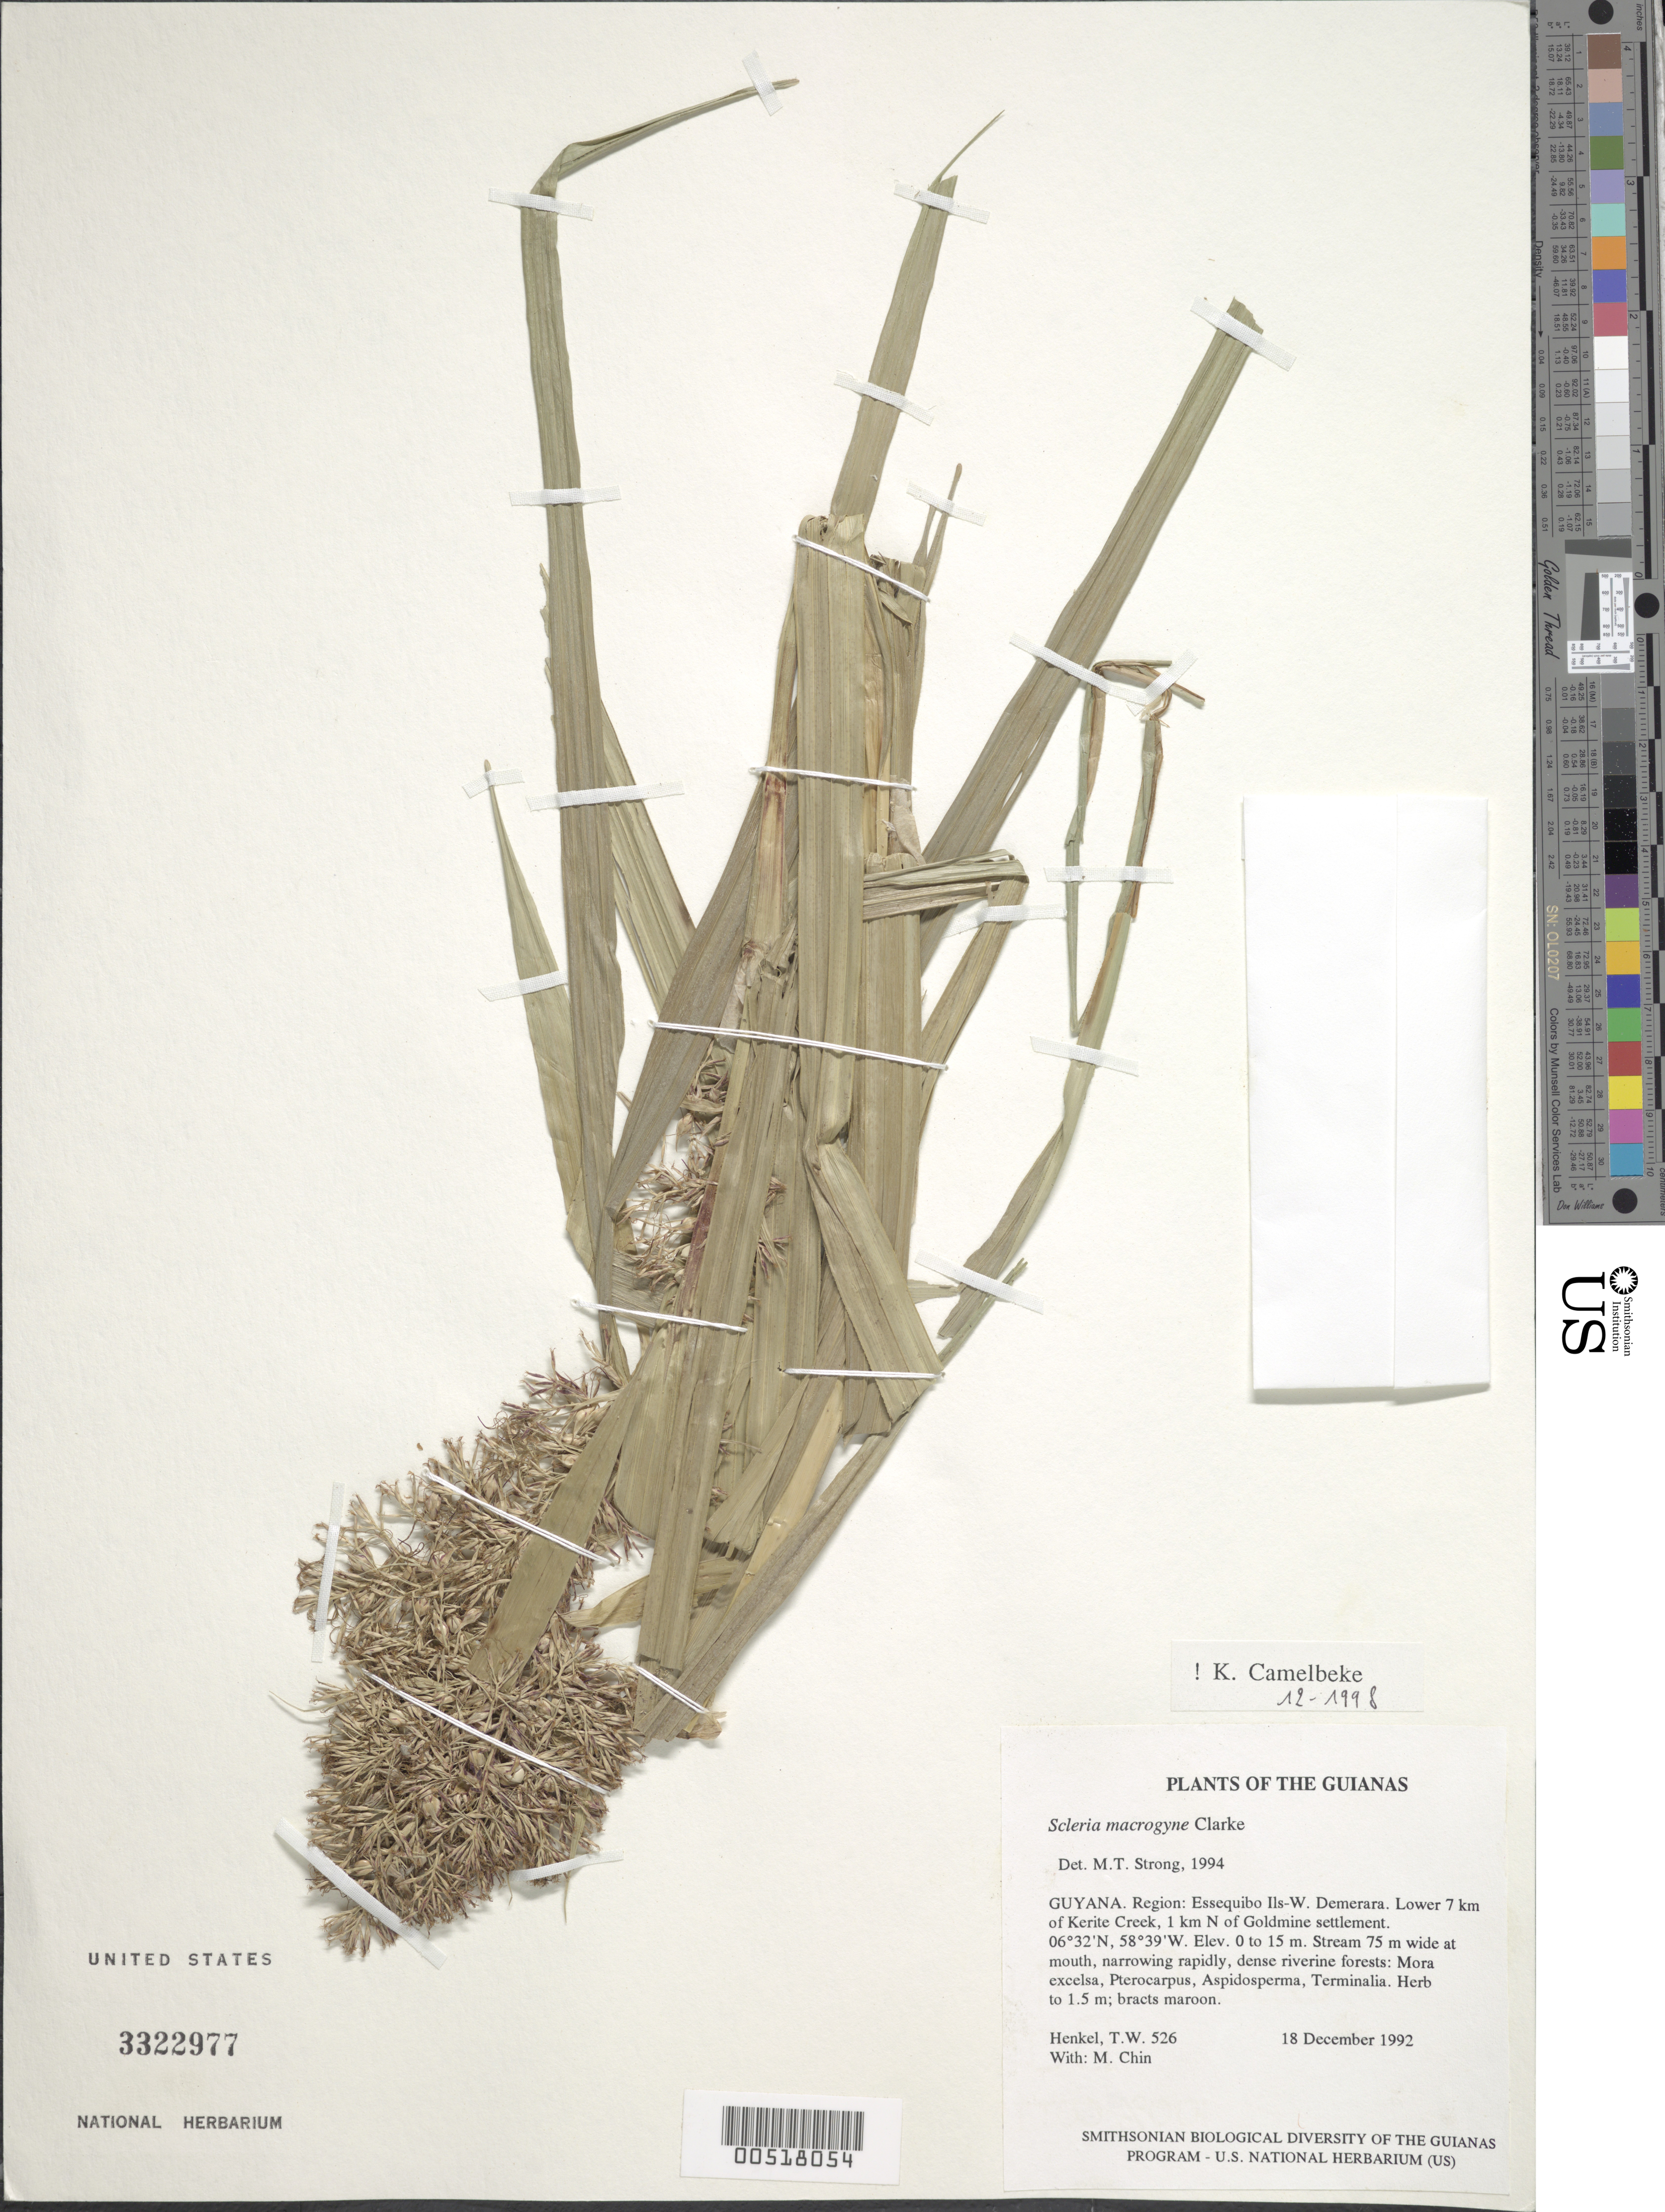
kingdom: Plantae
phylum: Tracheophyta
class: Liliopsida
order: Poales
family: Cyperaceae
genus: Scleria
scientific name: Scleria macrogyne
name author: C.B. Clarke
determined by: Camelbeke, K.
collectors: T. Henkel & M. Chin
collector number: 526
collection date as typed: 18 December 1992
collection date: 1992-12-18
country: Guyana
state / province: Essequibo Isl-W. Demerara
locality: Lower 7 km of Kerite Creek, 1 km N of Goldmine settlement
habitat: Stream 75 m wide at mouth, narrowing rapidly, dense riverine forests: Mora excelsa, Pterocarpus, Aspidosperma, Terminalia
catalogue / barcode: US 3322977